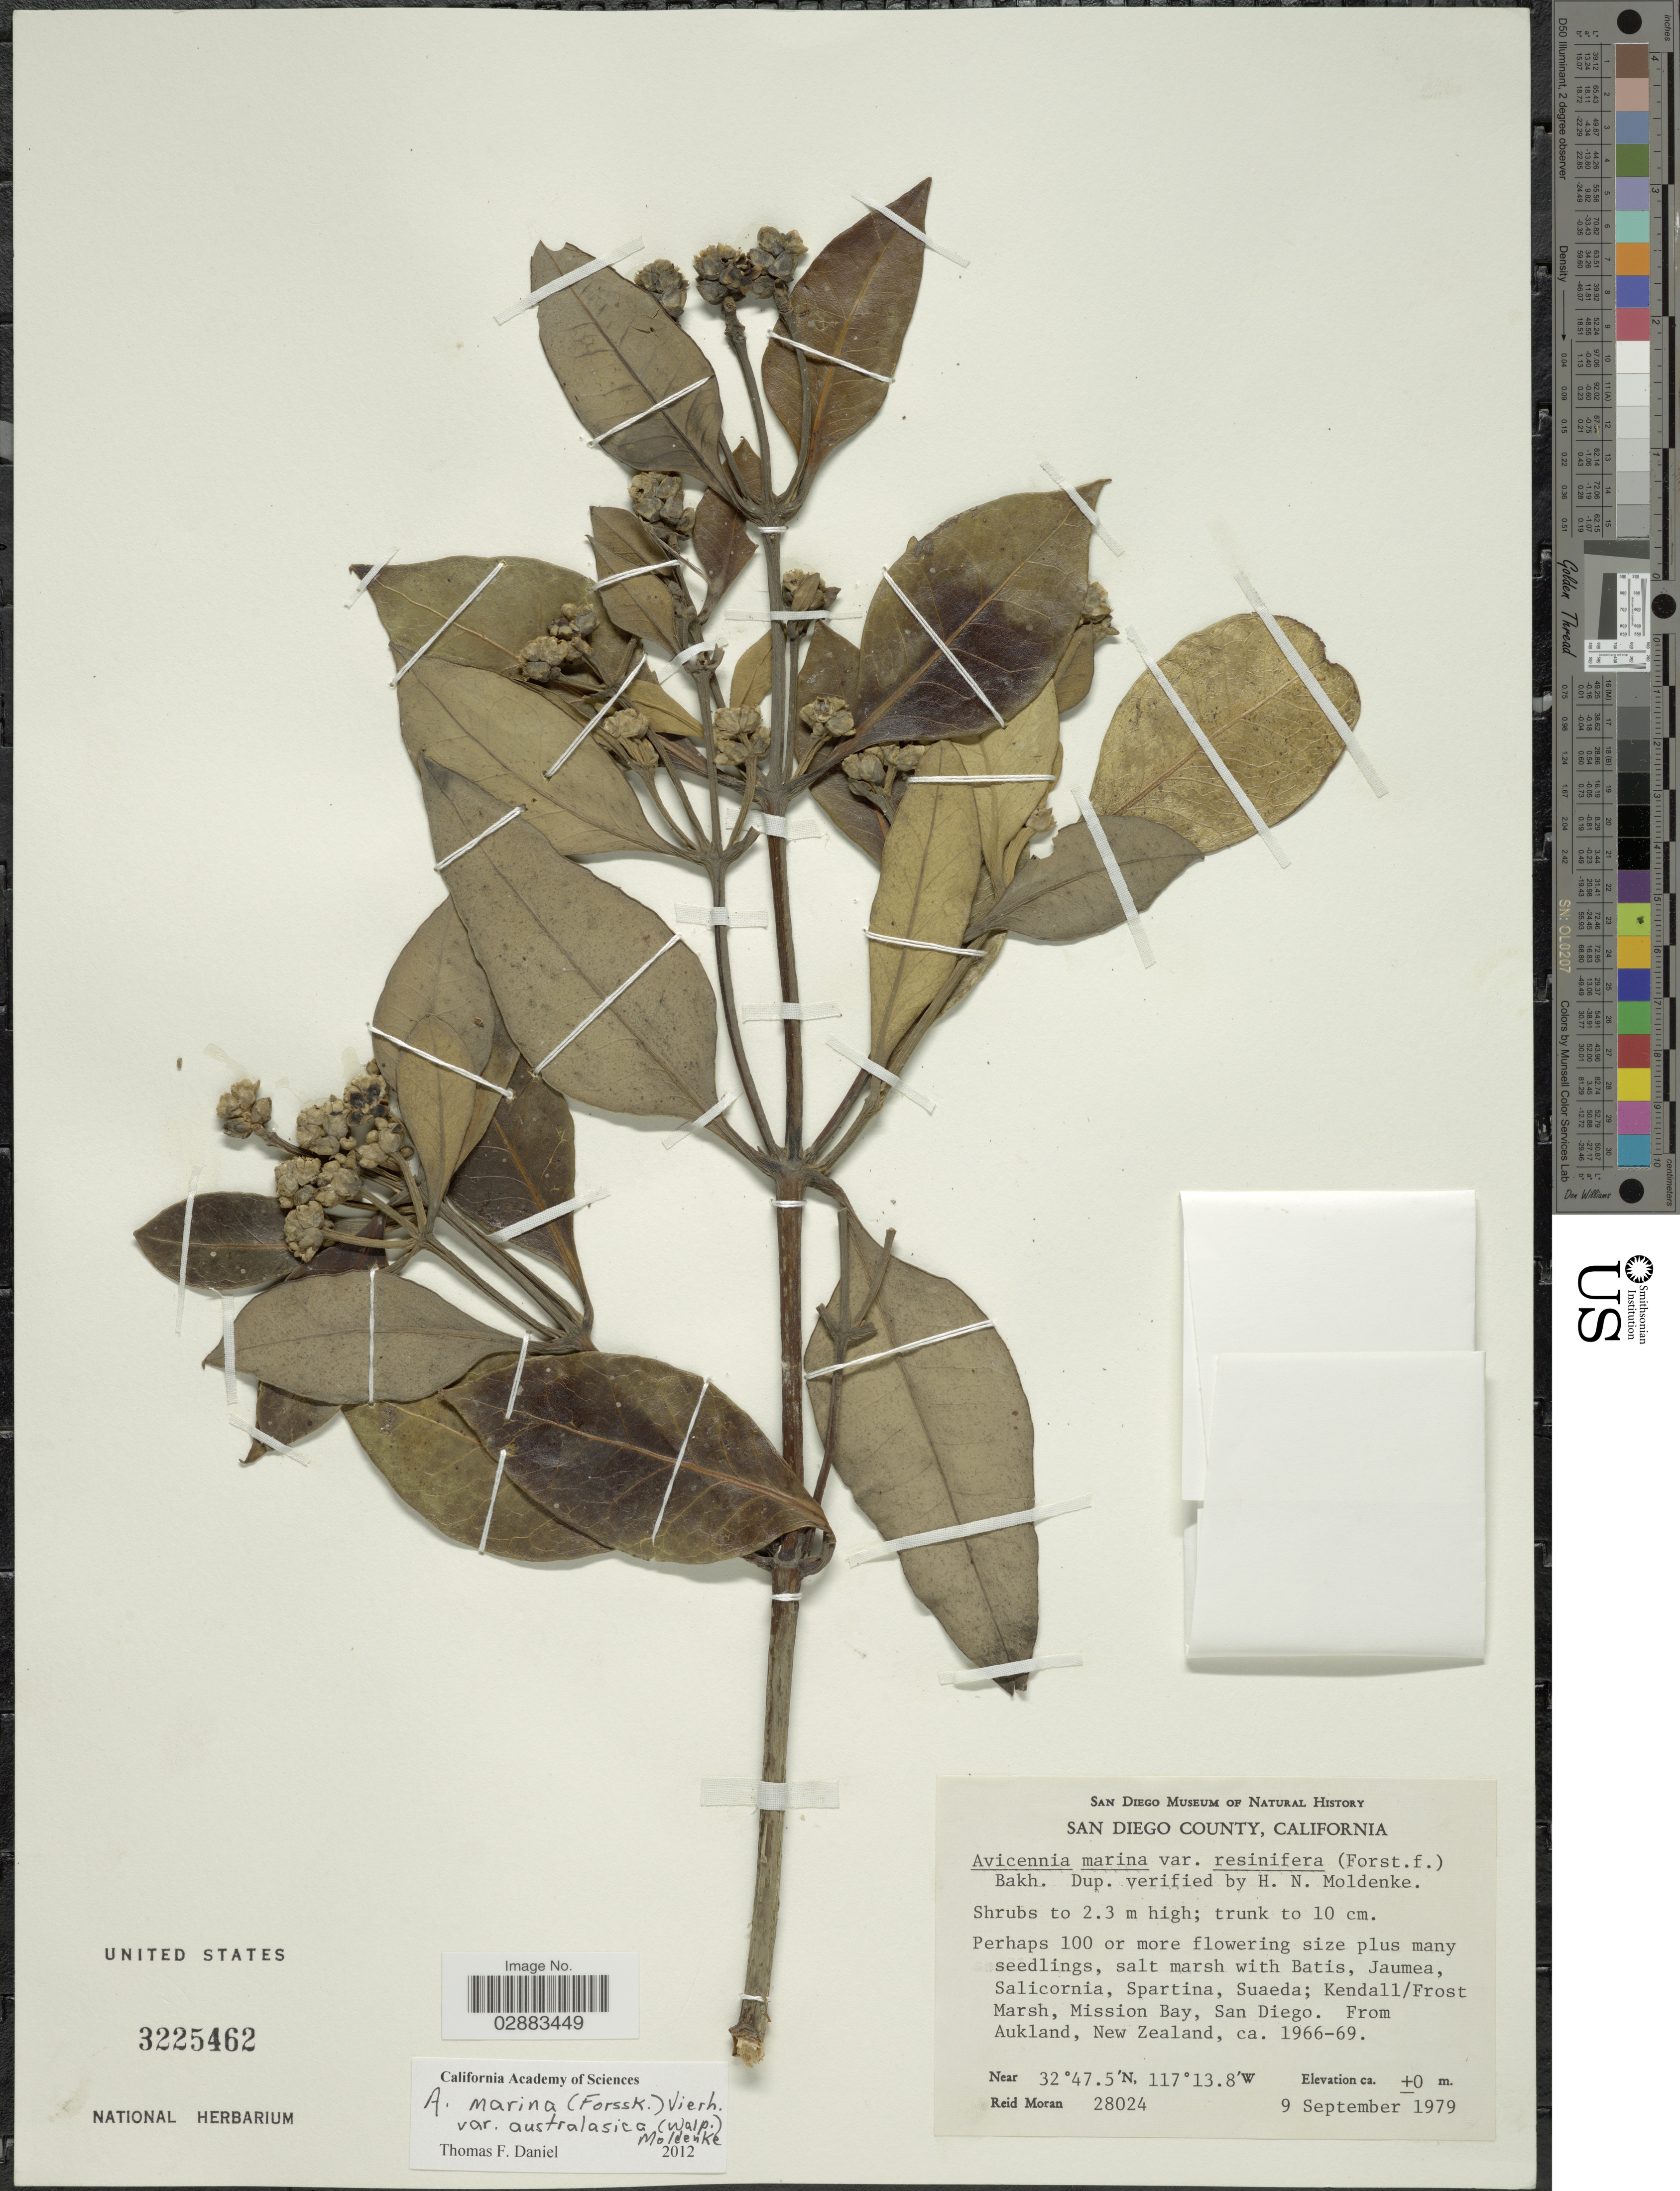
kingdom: Plantae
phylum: Tracheophyta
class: Magnoliopsida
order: Lamiales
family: Acanthaceae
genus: Avicennia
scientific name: Avicennia marina var. australasica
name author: (Walp.) J. Everett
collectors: R. Moran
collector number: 28024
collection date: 1979-09-09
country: United States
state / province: California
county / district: San Diego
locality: San Diego County. Kendall/ Frost Marsh, Mission Bay, San Diego.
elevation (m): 0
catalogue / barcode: US 3225462